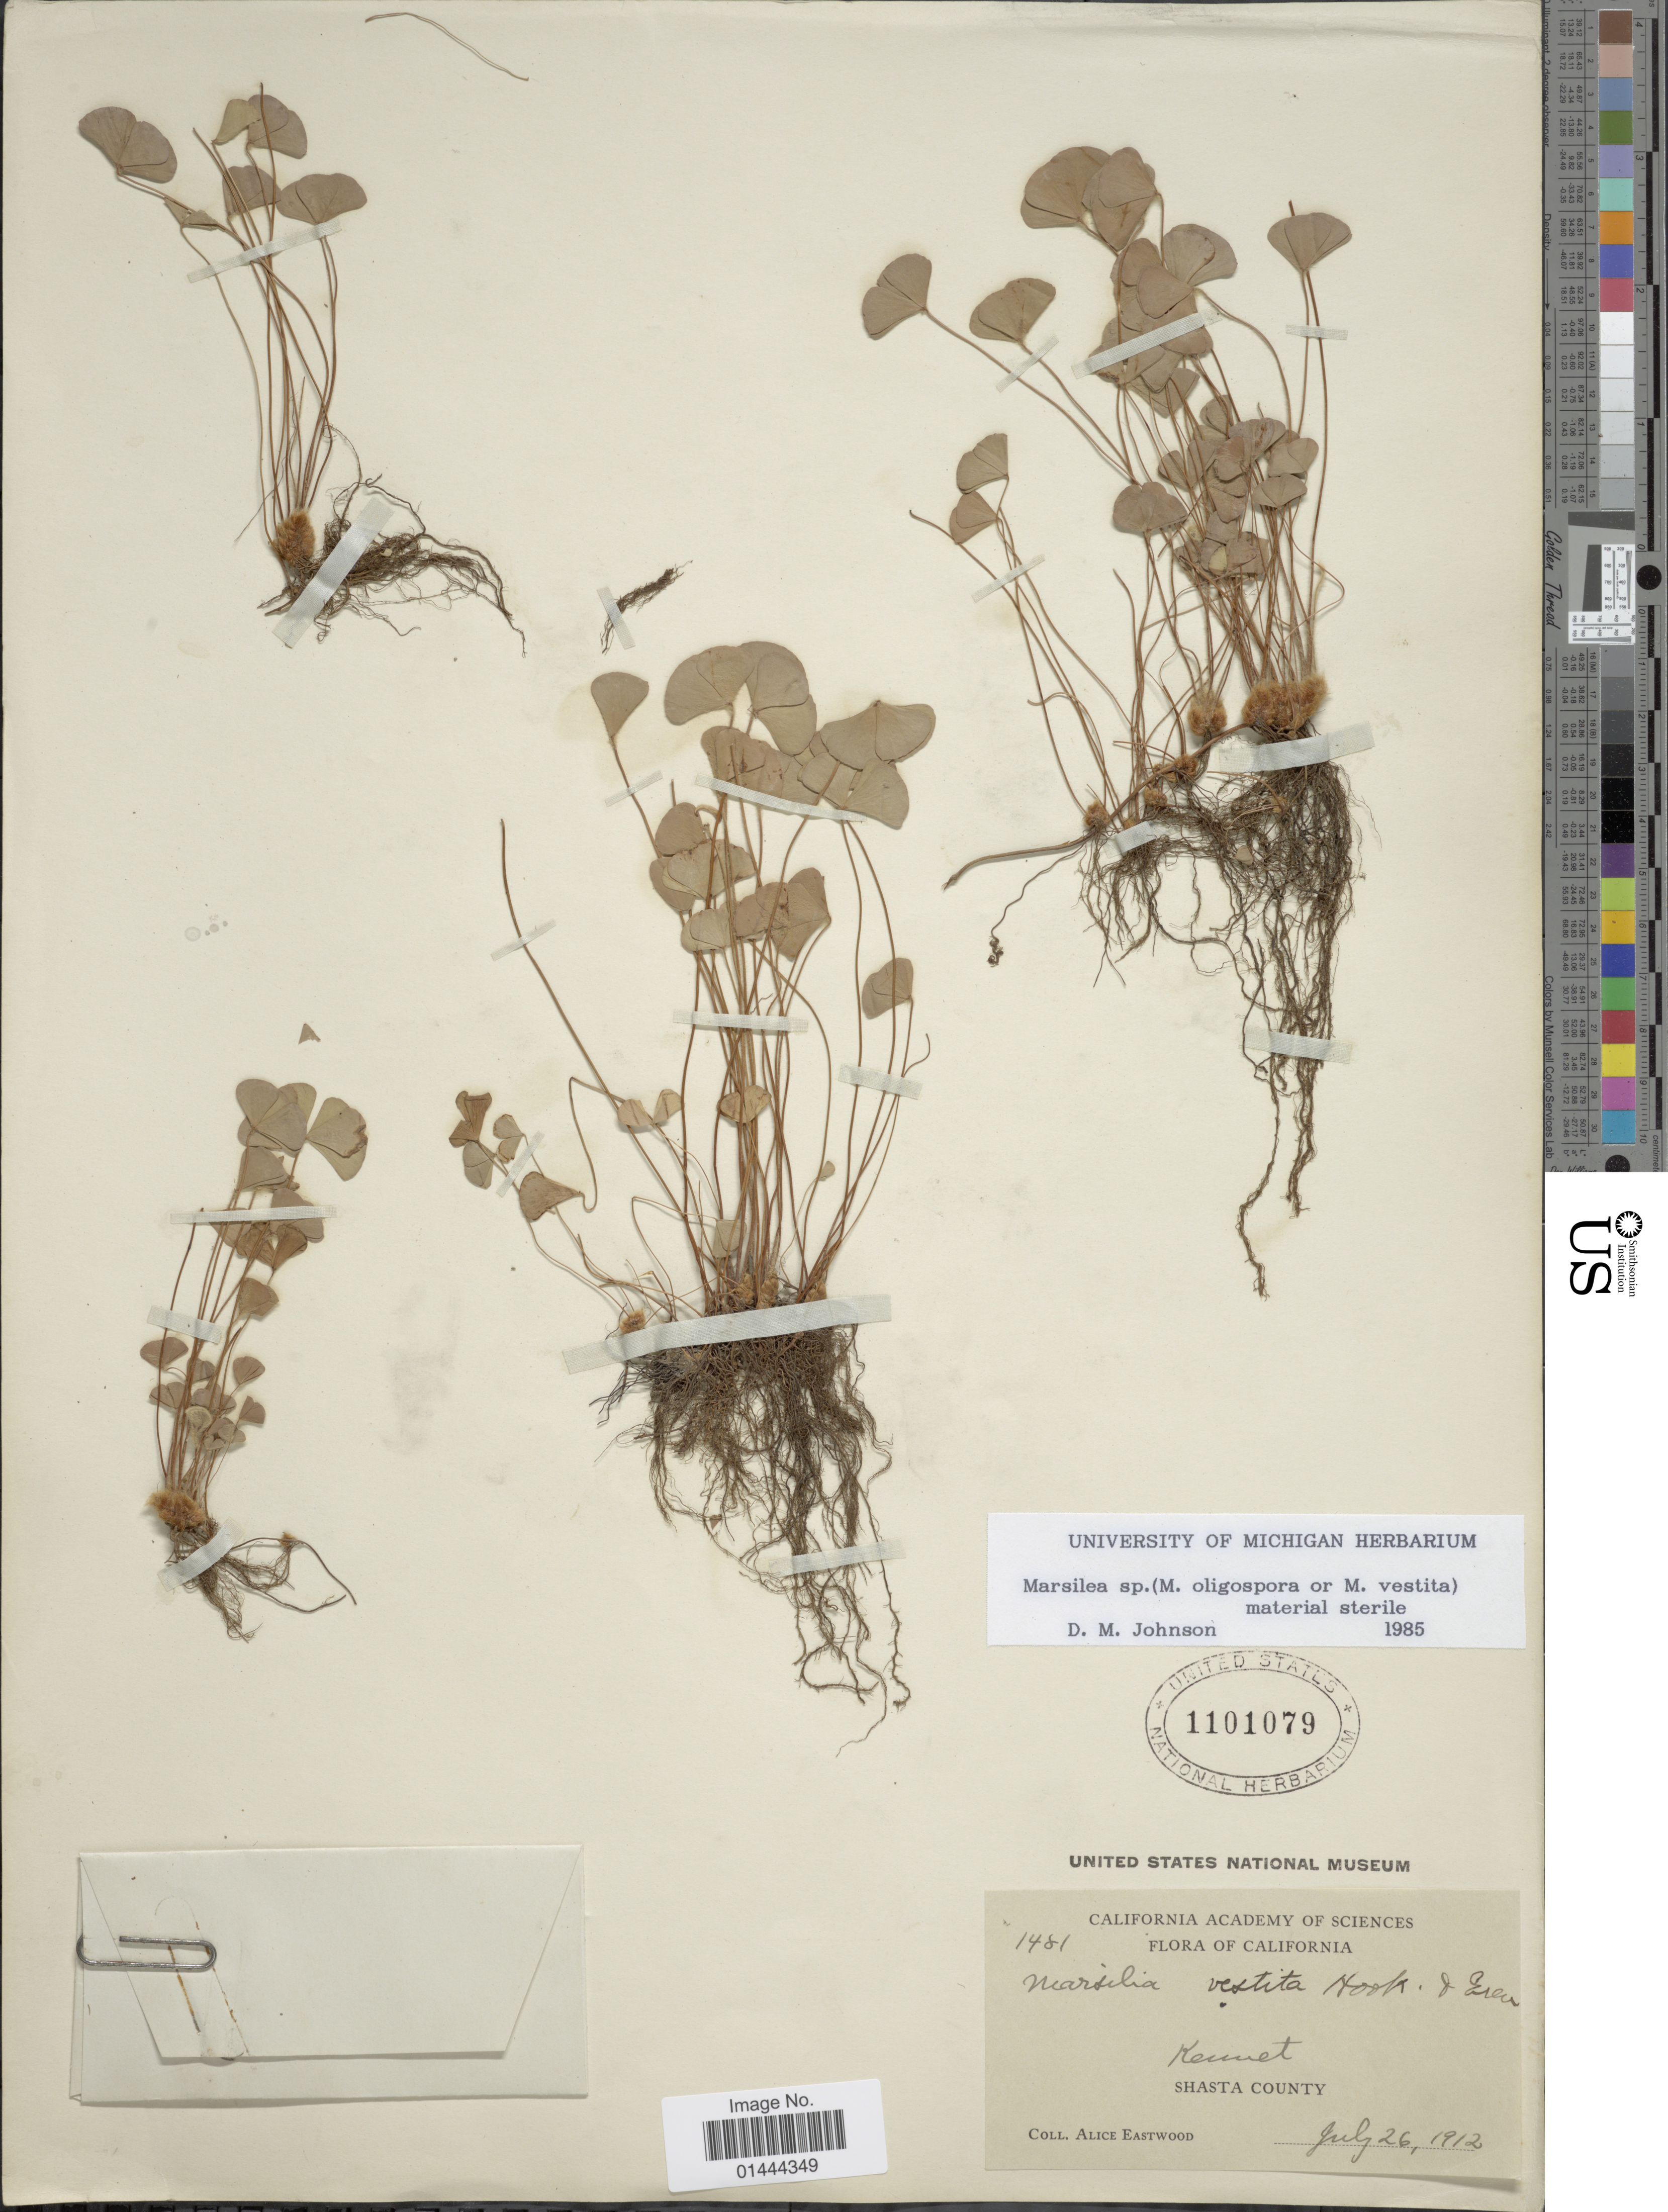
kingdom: Plantae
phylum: Tracheophyta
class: Polypodiopsida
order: Salviniales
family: Marsileaceae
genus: Marsilea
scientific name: Marsilea vestita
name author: Hook. & Grev.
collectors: A. Eastwood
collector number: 1481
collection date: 1912-07-26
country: United States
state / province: California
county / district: Shasta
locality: Kennet, Shasta County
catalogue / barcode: US 1101079